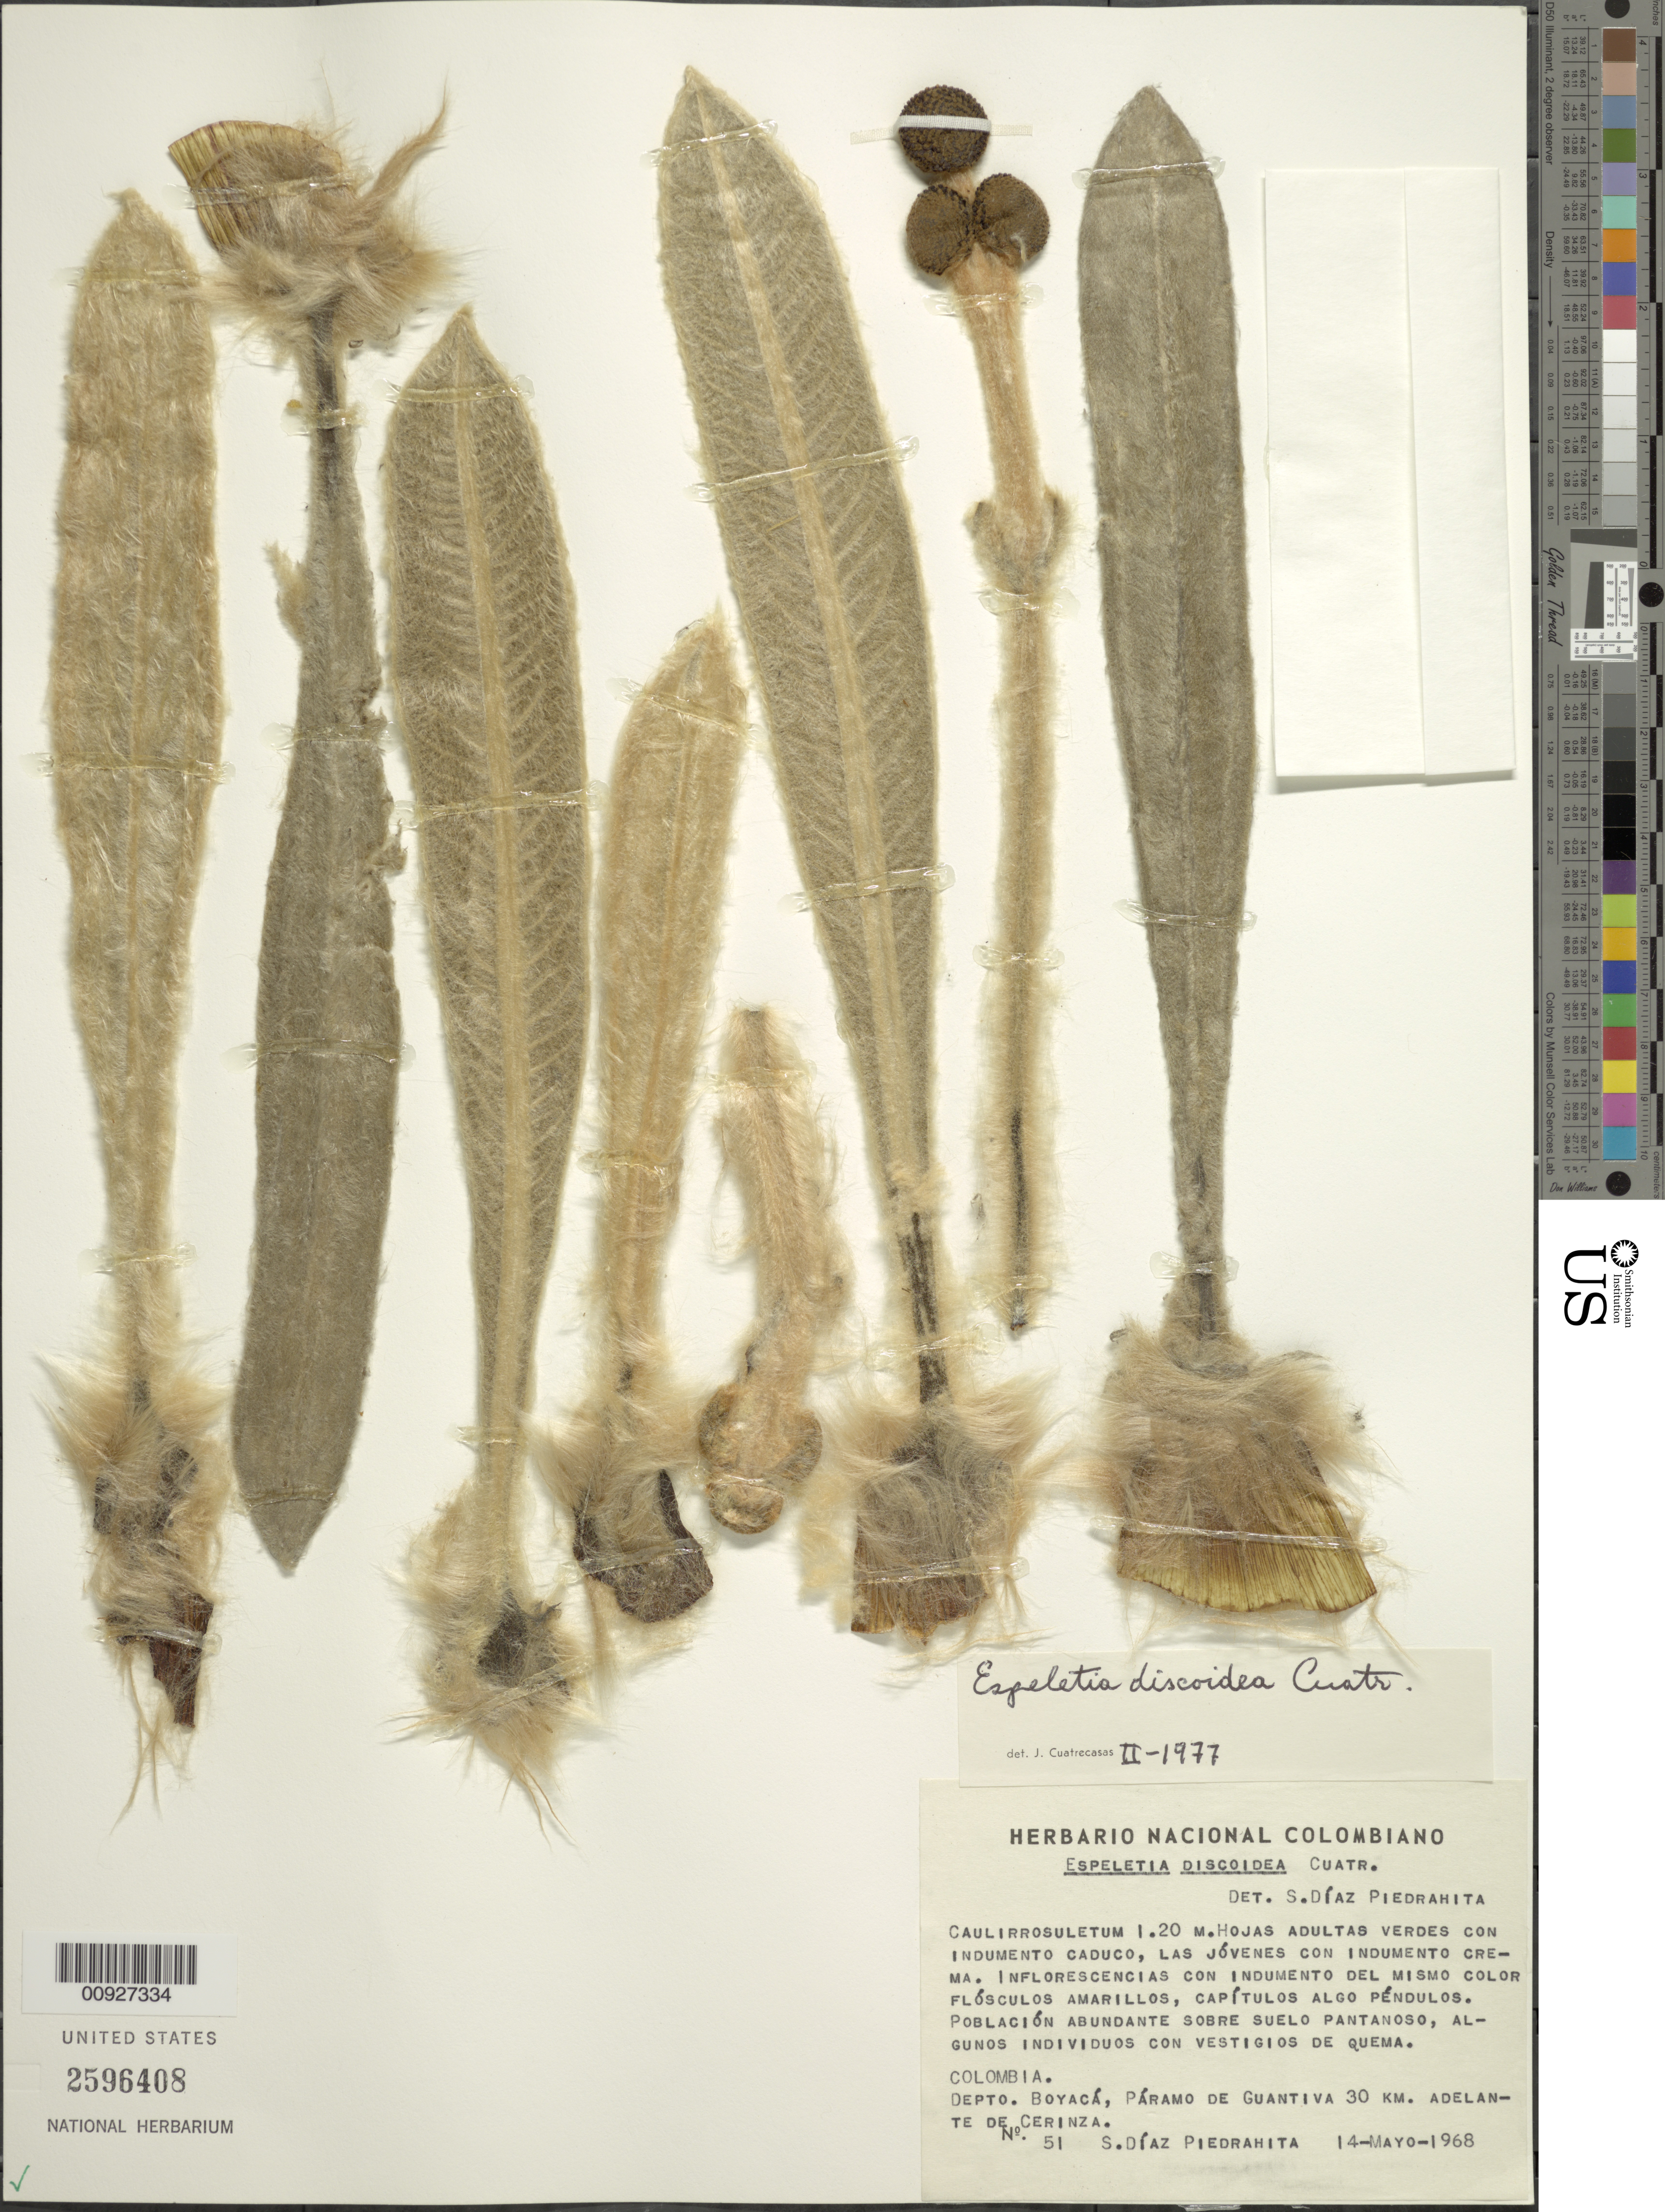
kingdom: Plantae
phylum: Tracheophyta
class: Magnoliopsida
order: Asterales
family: Asteraceae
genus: Espeletia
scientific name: Espeletia discoidea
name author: Cuatrec.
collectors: S. Díaz Píedrahíta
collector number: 51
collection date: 1968-05-14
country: Colombia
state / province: Boyacá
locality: P. de Guántiva. Páramo de Guantiva 30 km. adelante de Cerinza.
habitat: Población abundante sobre suelo pantanoso, algunos individuos con vestigios de quema.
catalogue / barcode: US 2596408